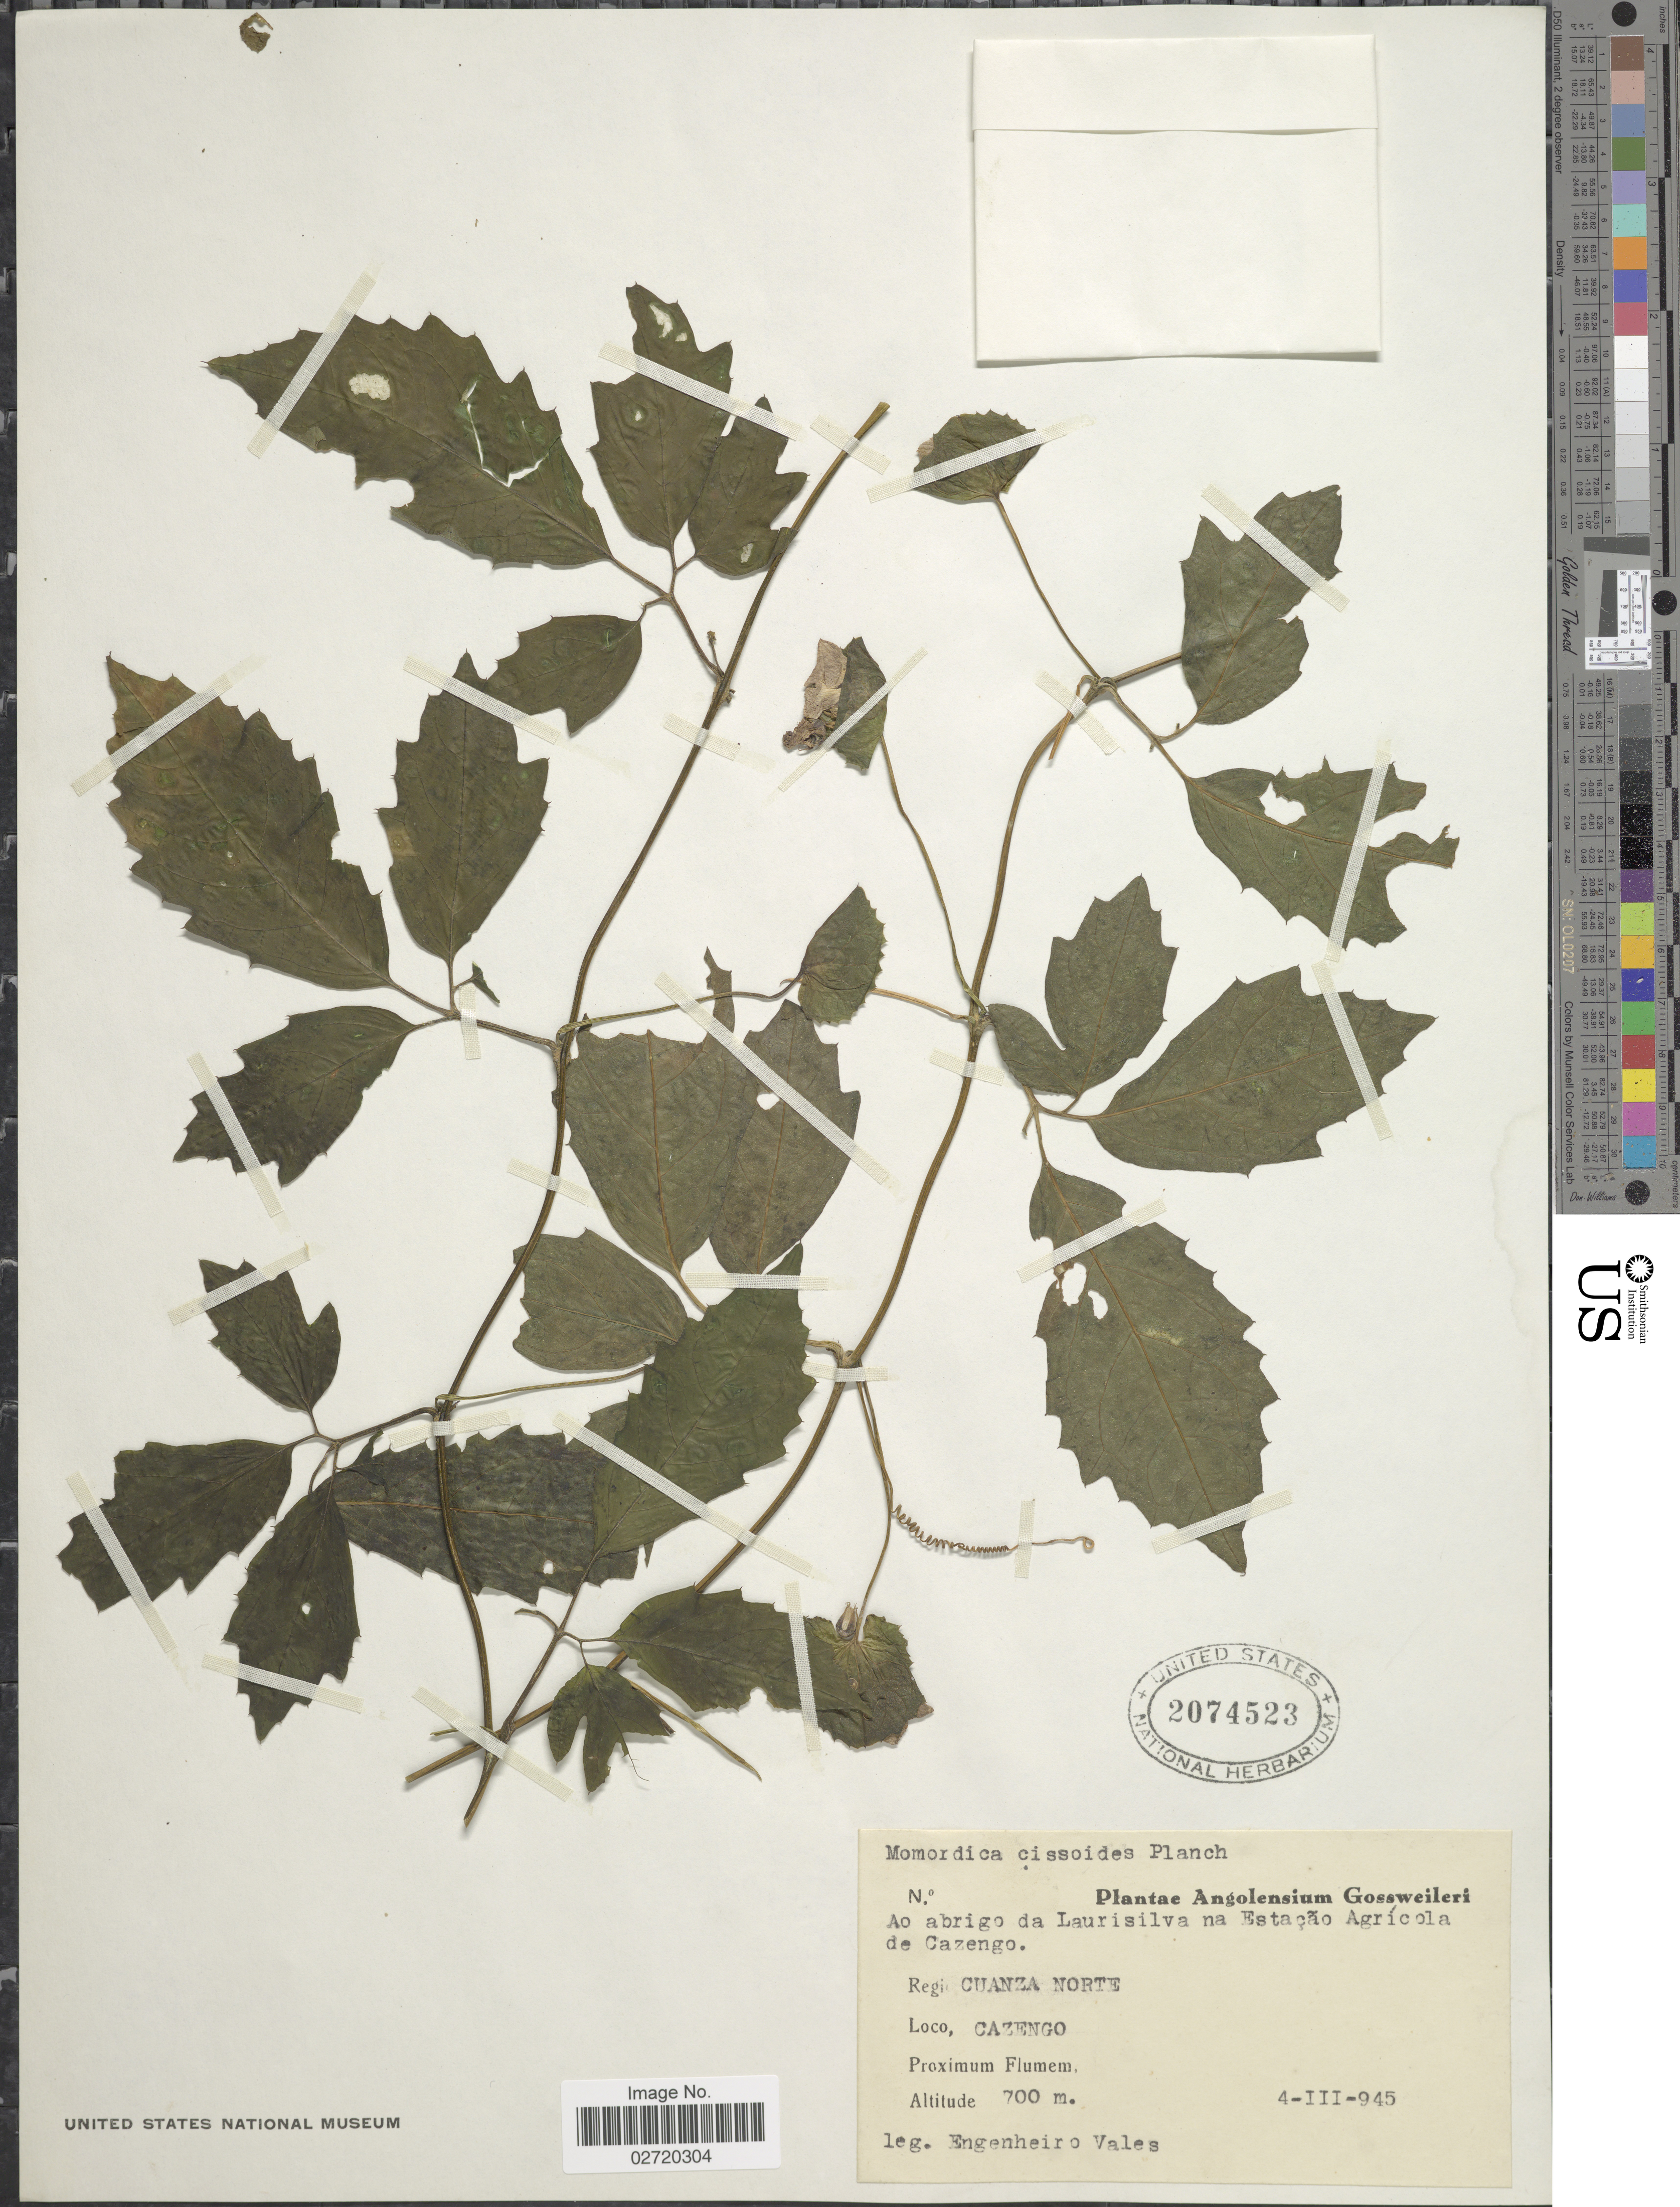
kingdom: Plantae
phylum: Tracheophyta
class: Magnoliopsida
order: Cucurbitales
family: Cucurbitaceae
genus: Momordica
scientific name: Momordica cissoides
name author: Planch.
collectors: -. Vales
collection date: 1945-03-04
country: Angola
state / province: Cuanza Norte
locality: Cuanza Sul, Cazengo. Ao abrigo da Laurisilva na Estacao Agricola de Cazengo.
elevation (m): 700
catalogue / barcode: US 2074523